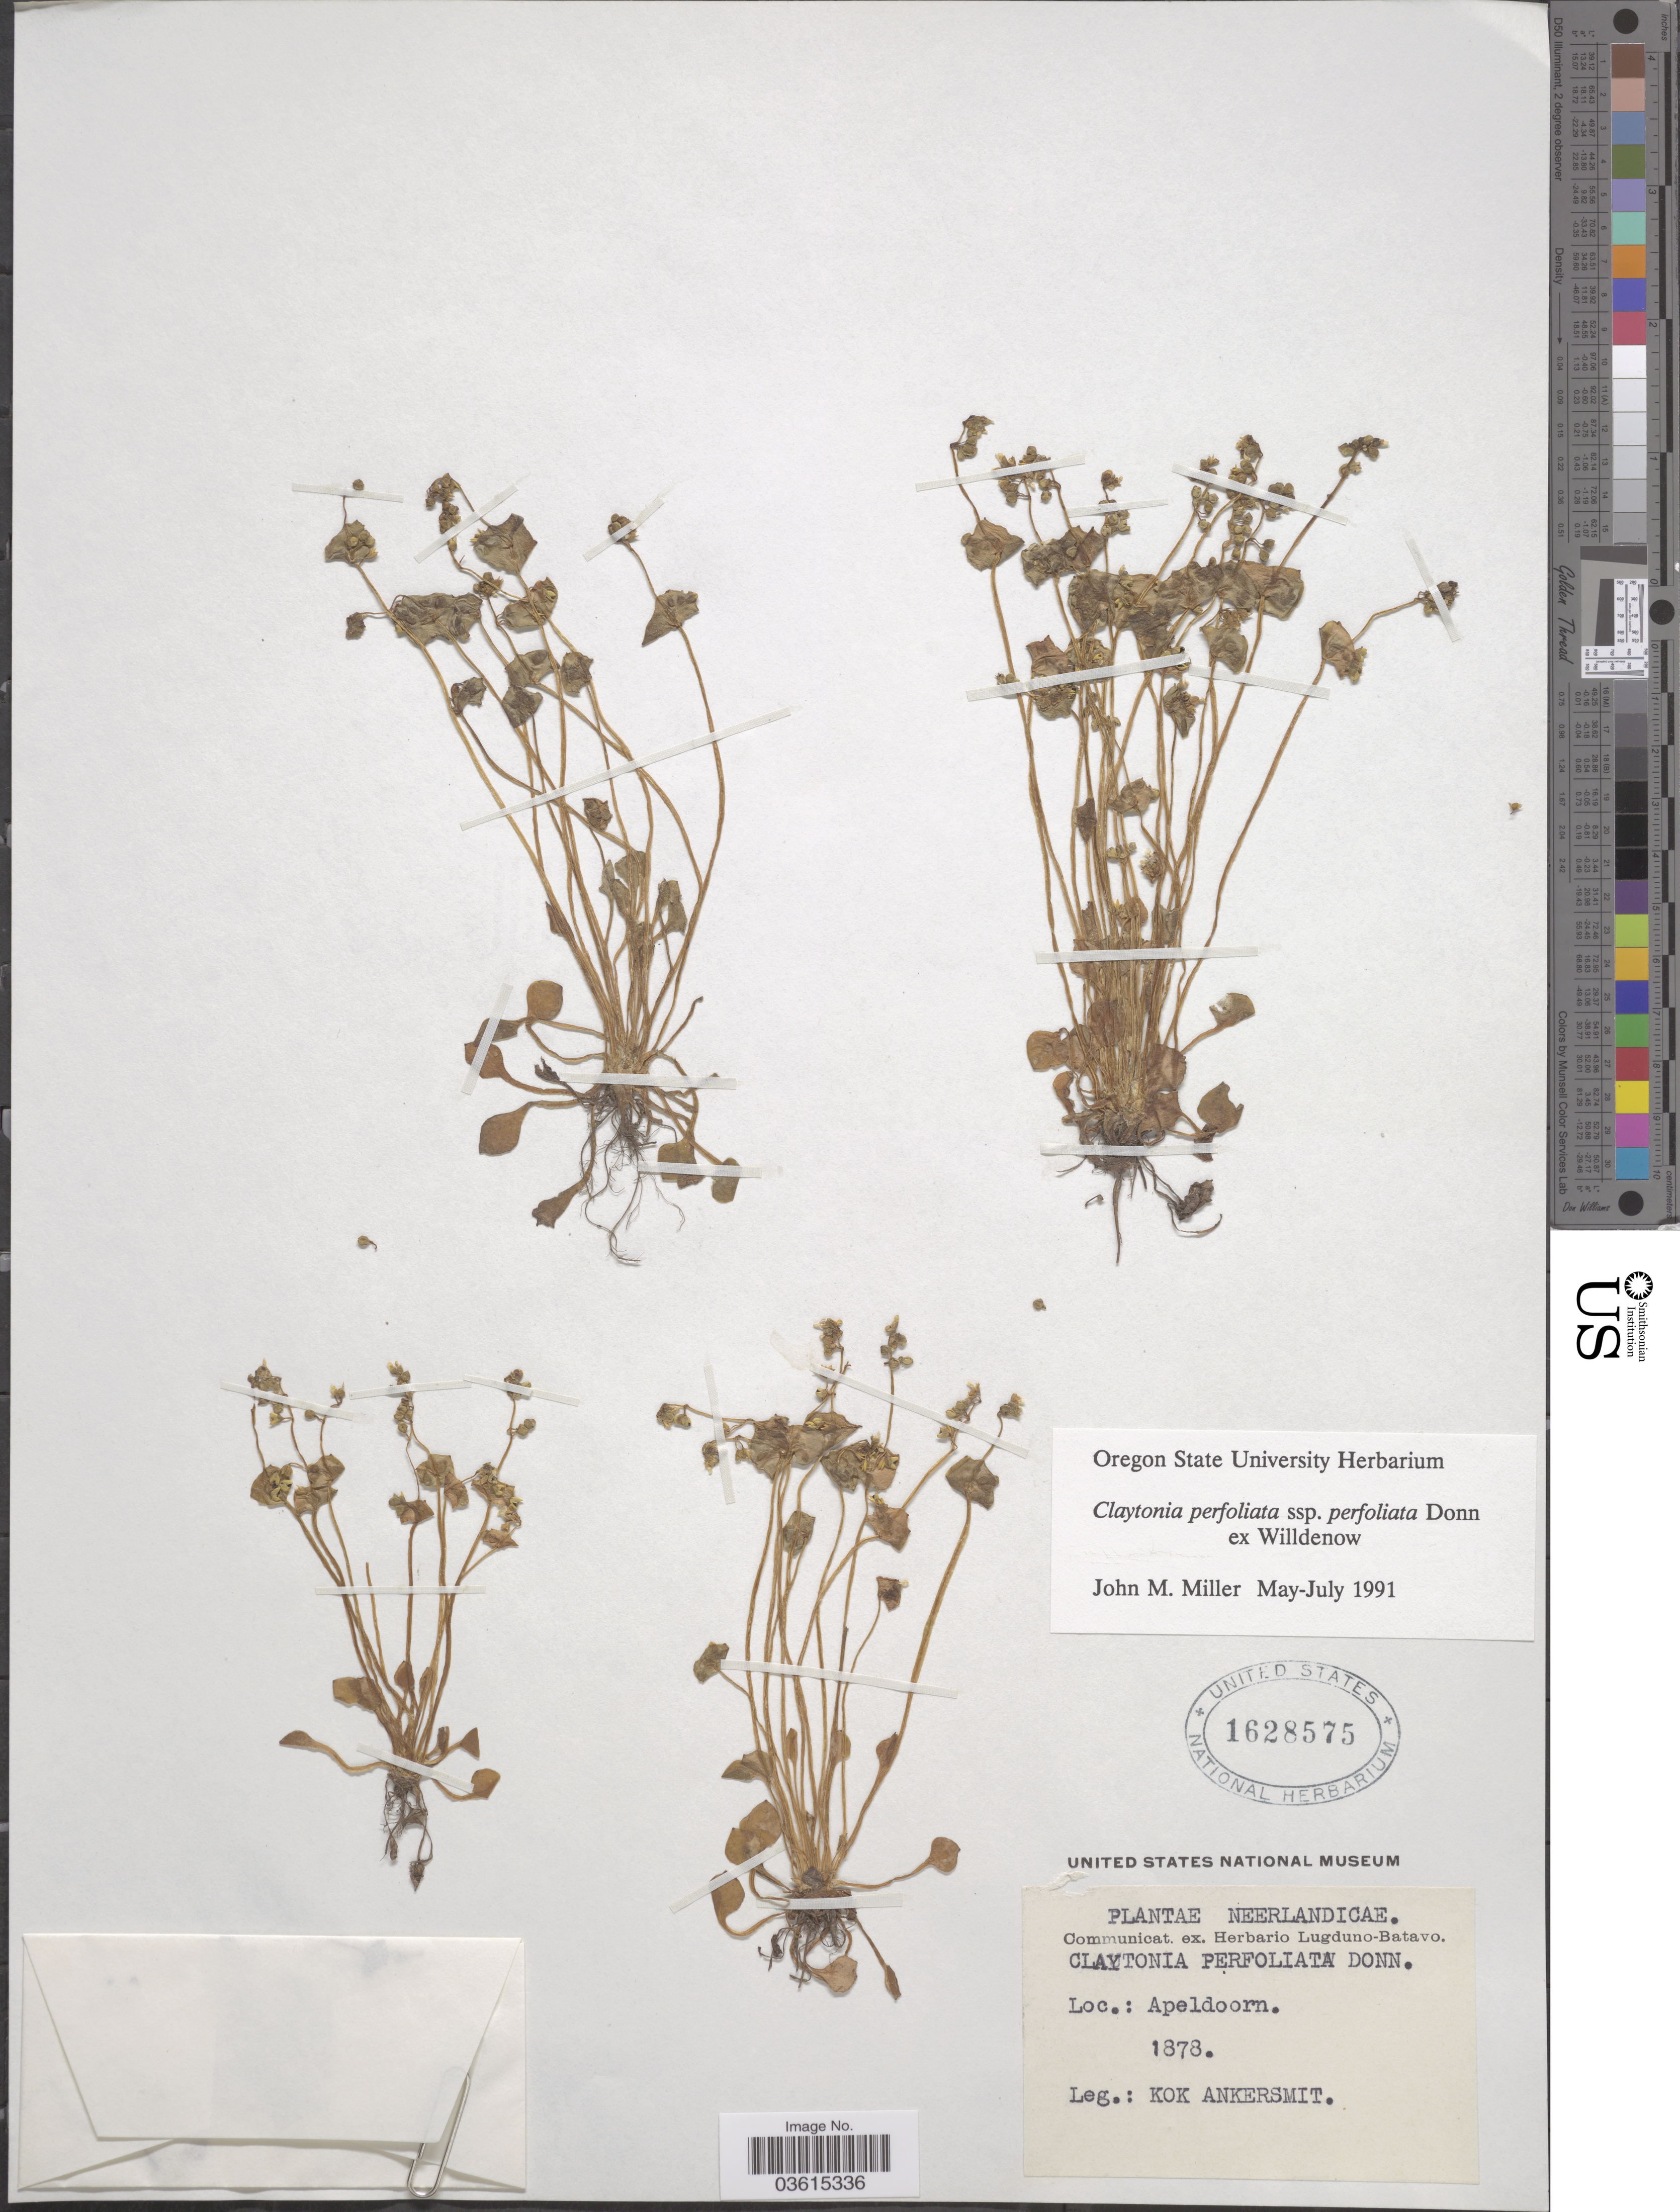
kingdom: Plantae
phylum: Tracheophyta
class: Magnoliopsida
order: Caryophyllales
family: Montiaceae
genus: Claytonia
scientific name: Claytonia perfoliata subsp. perfoliata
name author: Donn ex Willd.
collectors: Kok Ankersmit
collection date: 1878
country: Netherlands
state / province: Gelderland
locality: Apeldoorn.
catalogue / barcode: US 1628575